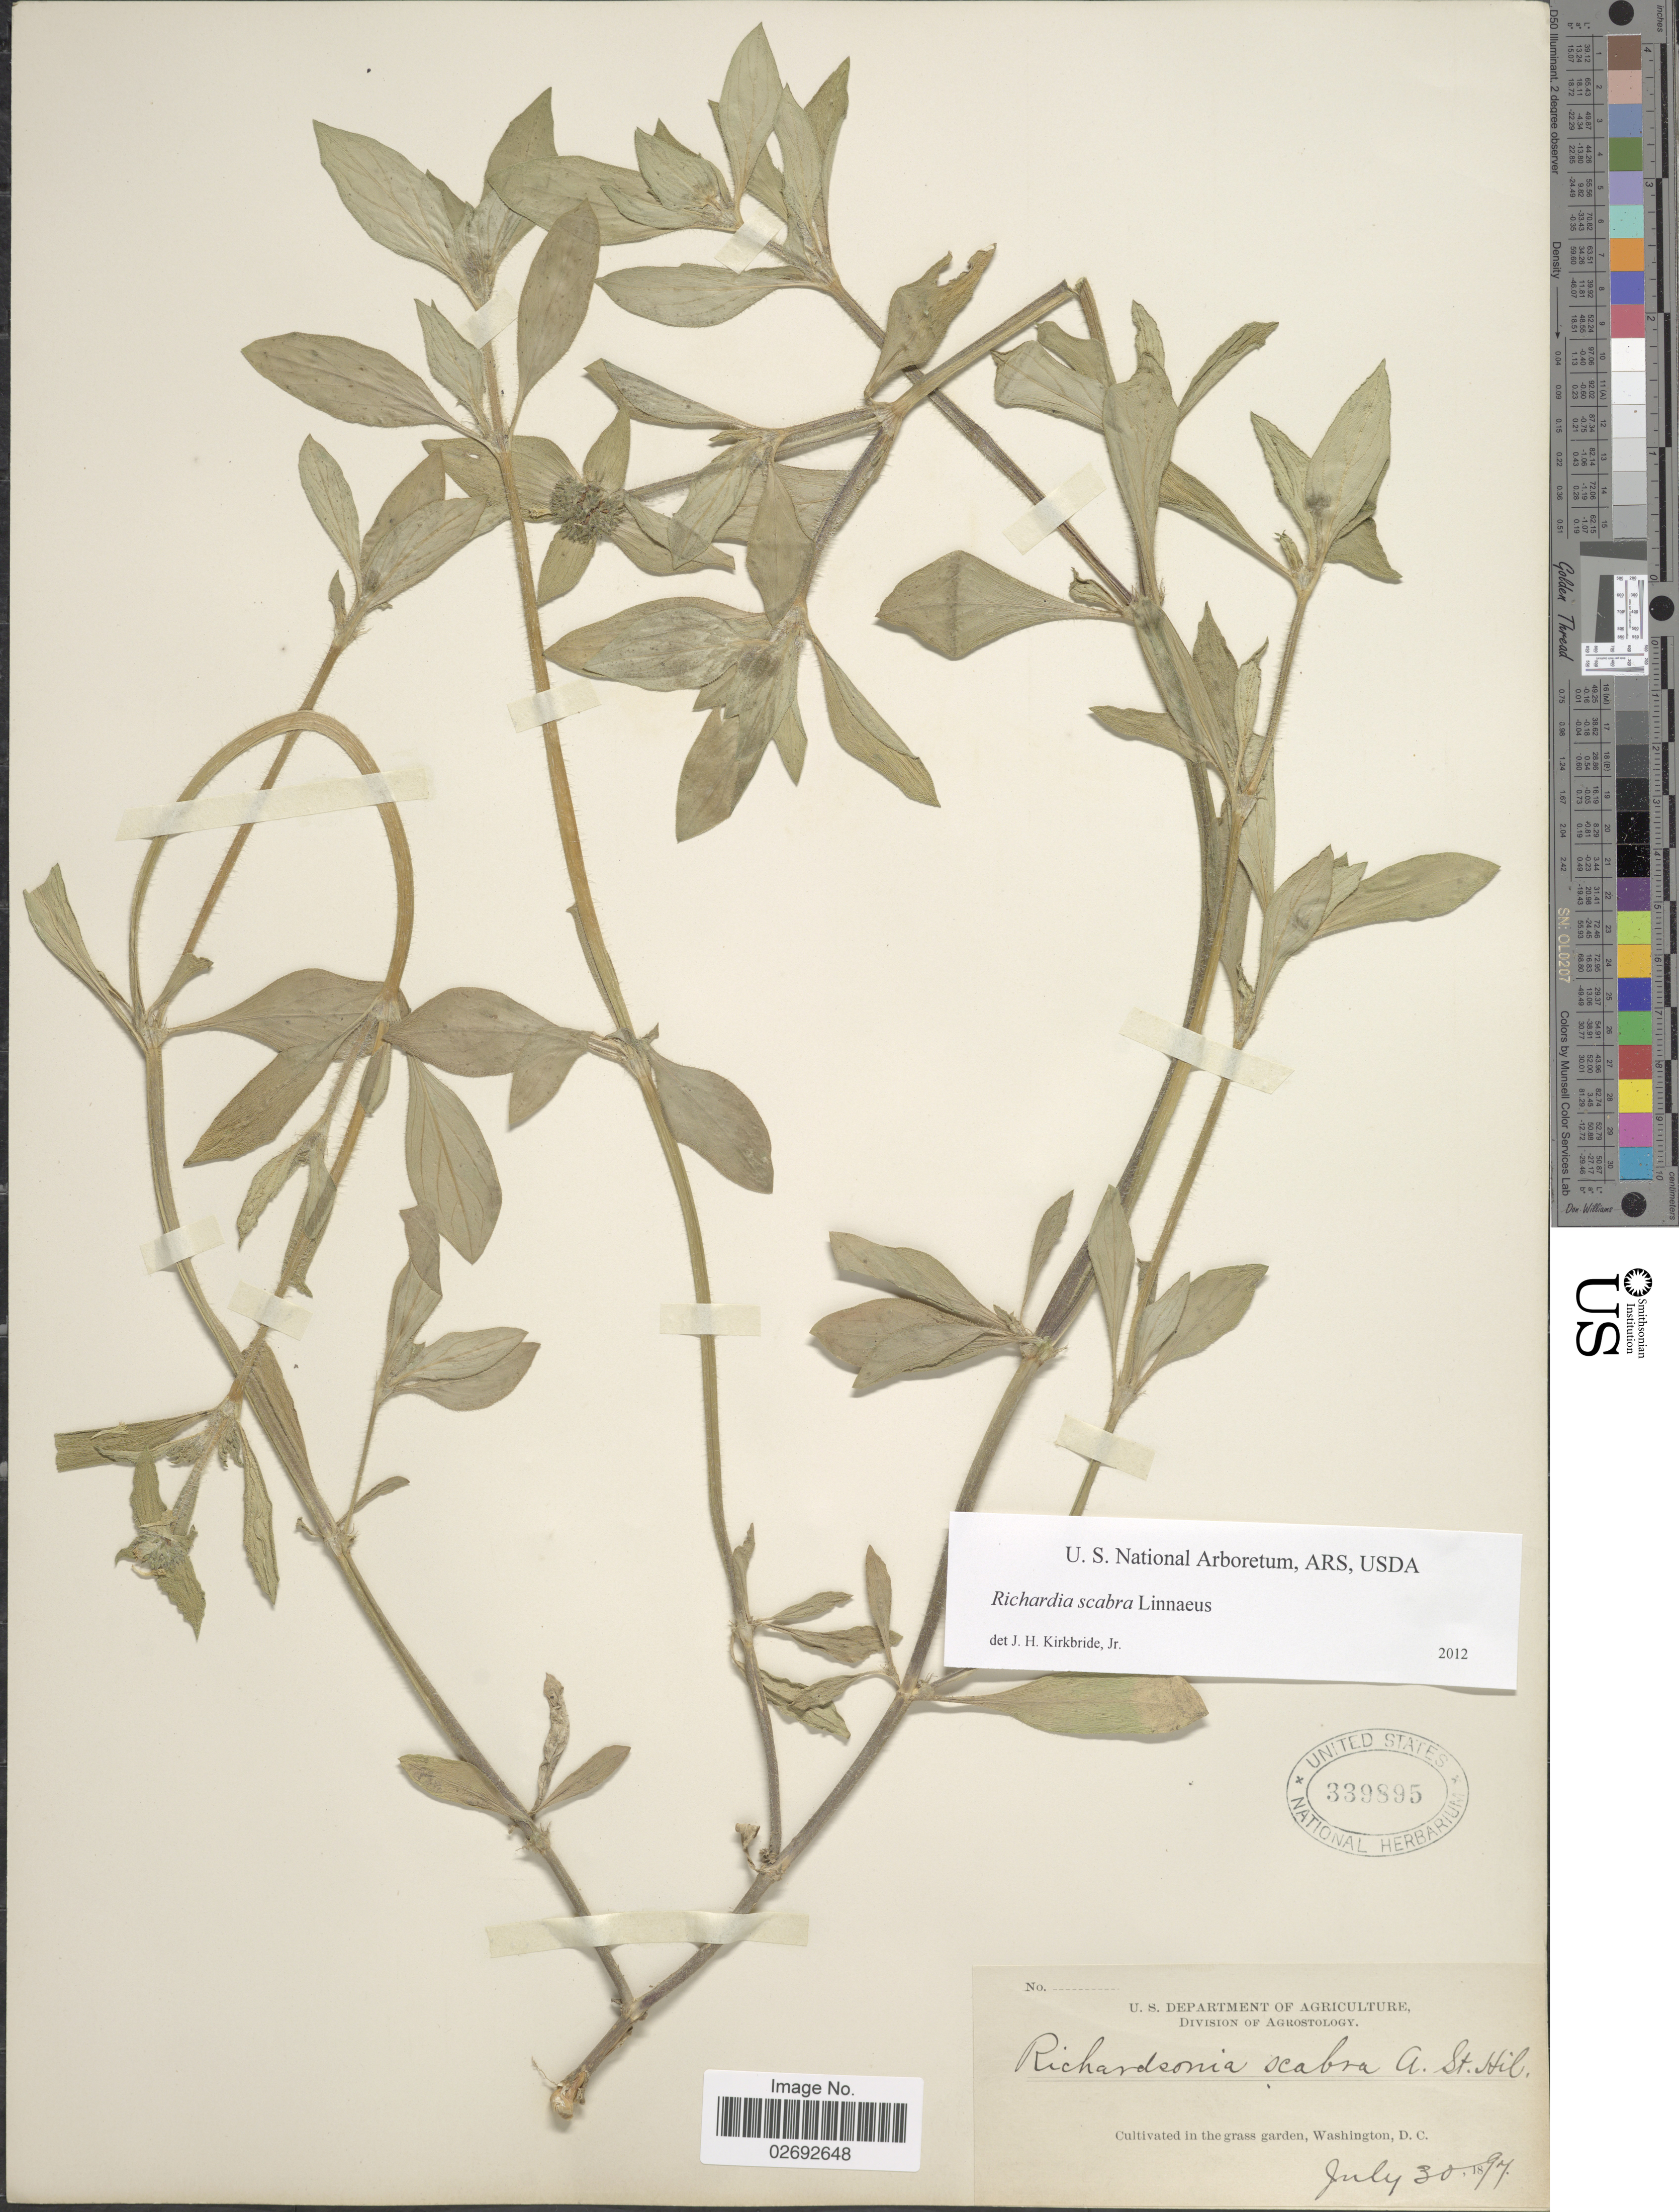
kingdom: Plantae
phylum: Tracheophyta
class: Magnoliopsida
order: Gentianales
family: Rubiaceae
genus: Richardia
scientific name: Richardia scabra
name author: L.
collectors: ex herb. U. S. Department of Agriculture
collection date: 1897-07-30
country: United States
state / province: District of Columbia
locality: Cultivated in the grass garden, Washington, D.C.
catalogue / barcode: US 339895